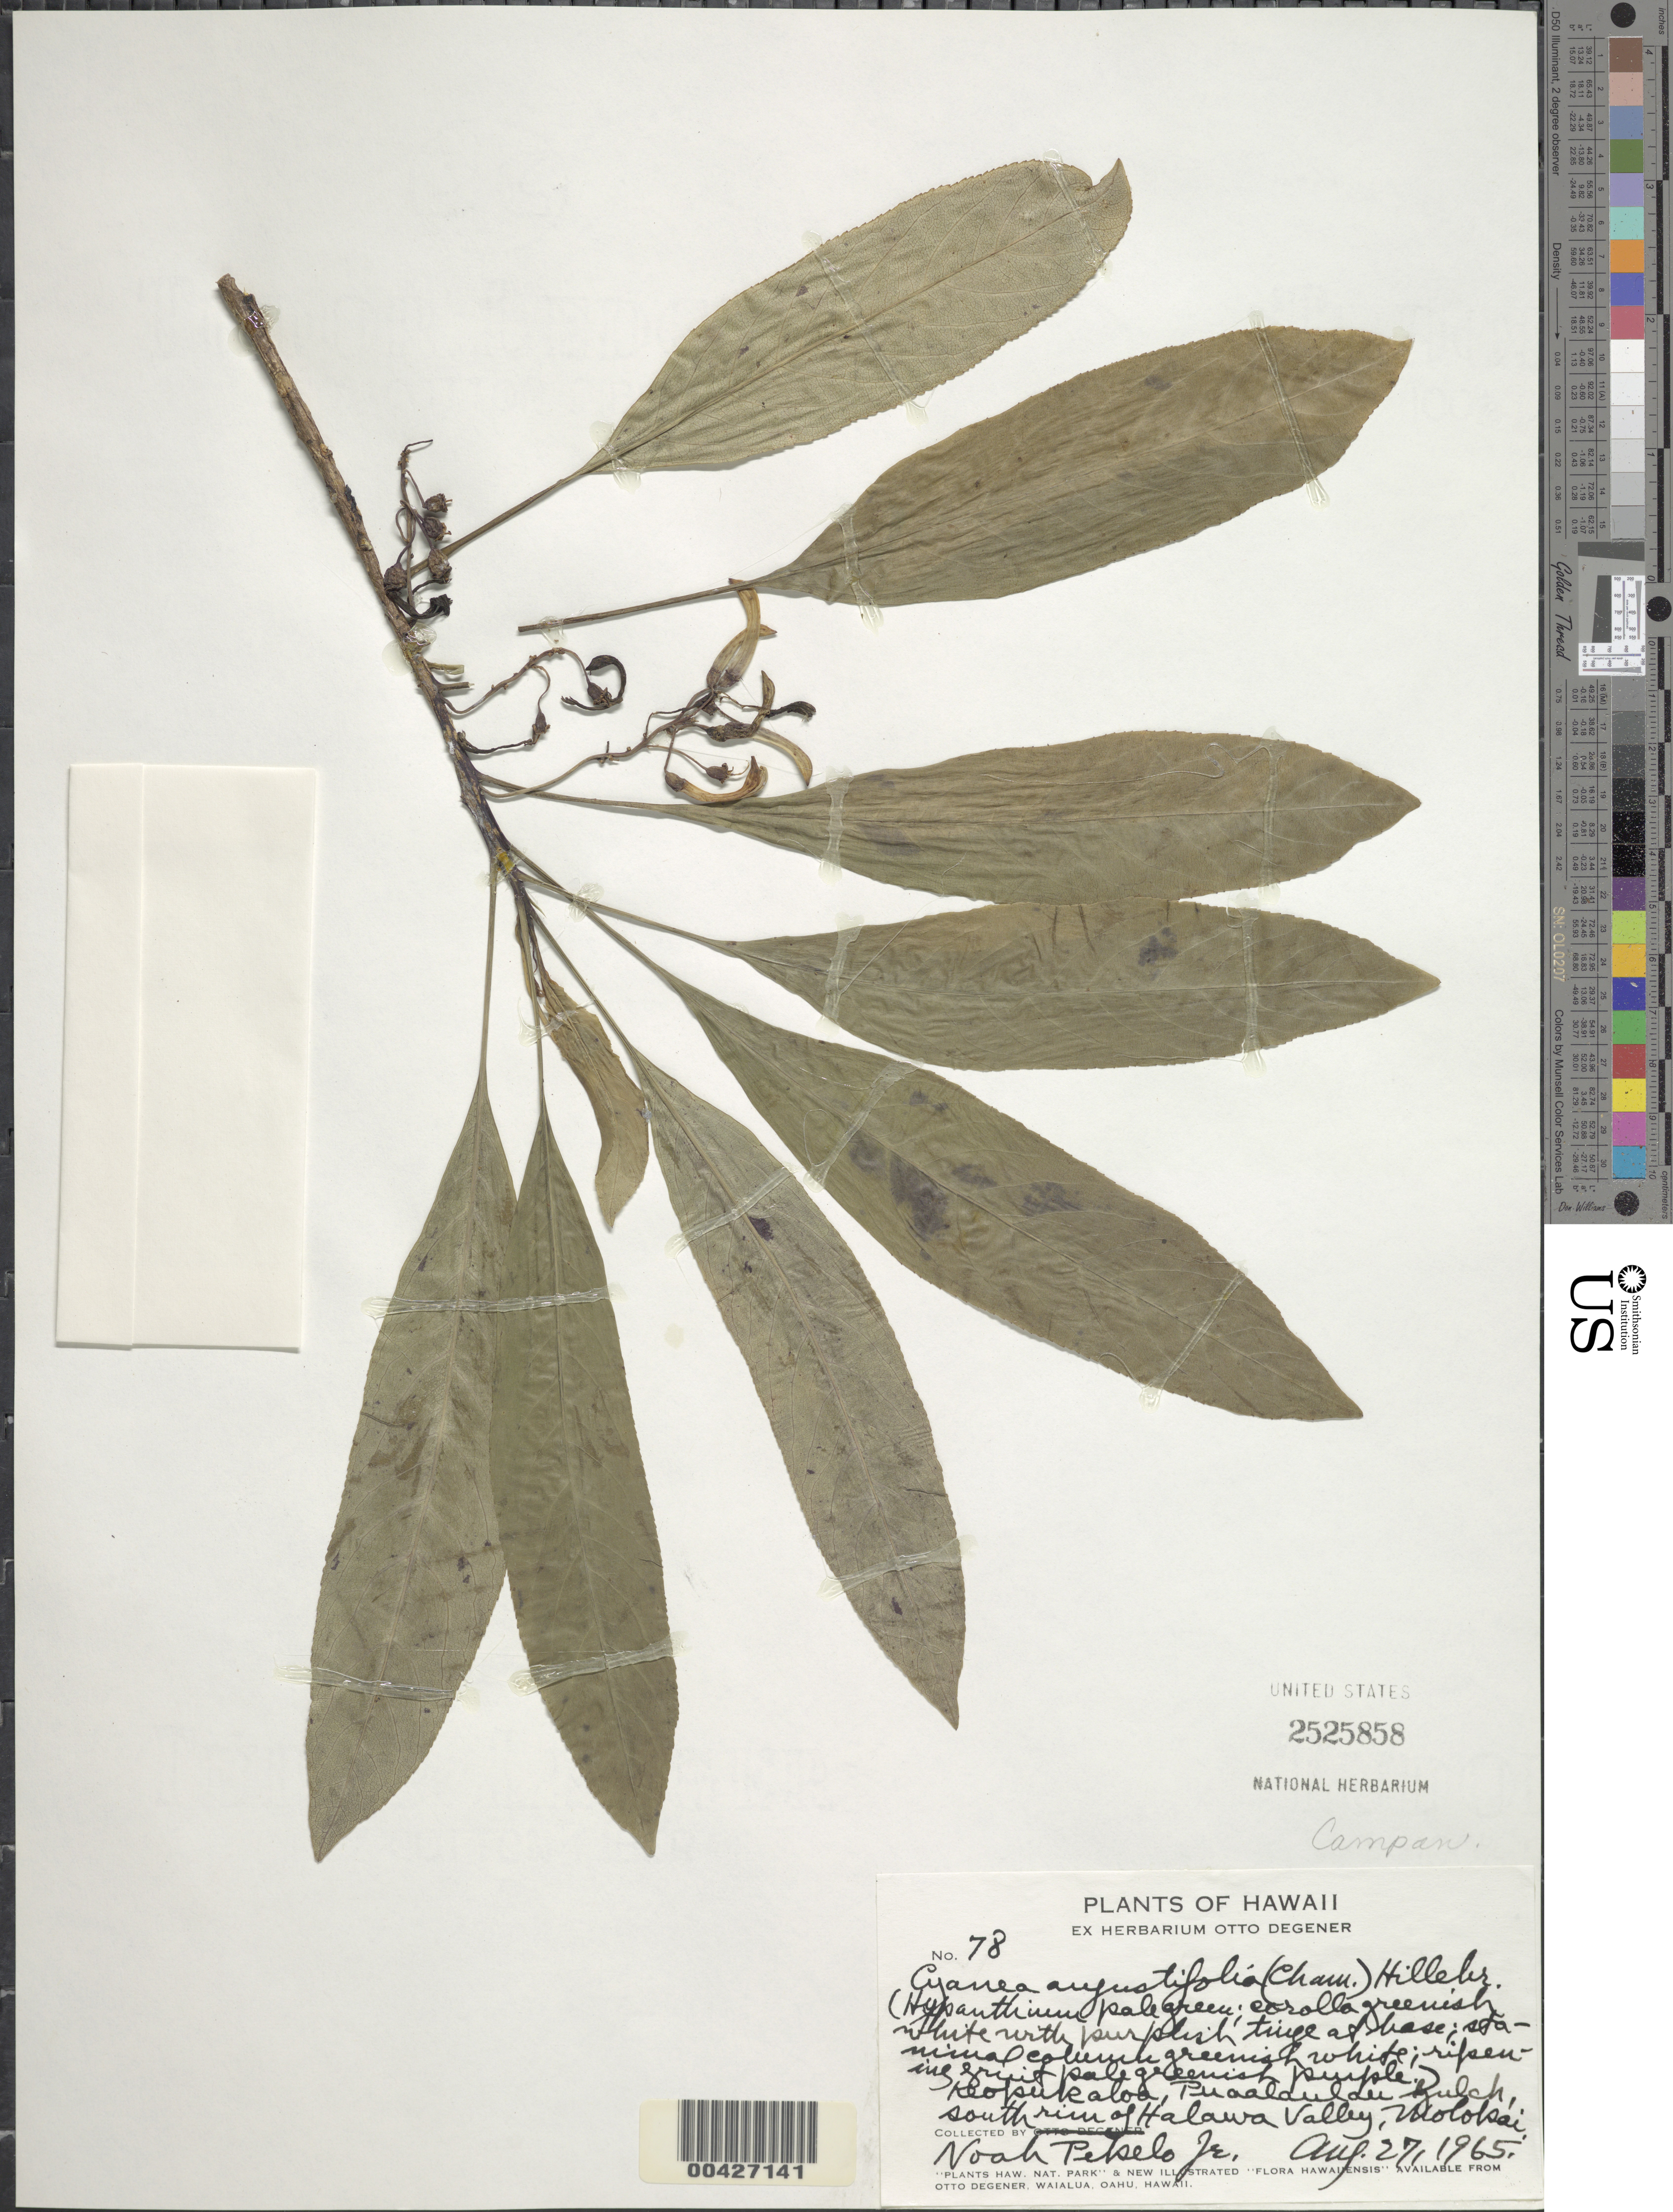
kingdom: Plantae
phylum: Tracheophyta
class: Magnoliopsida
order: Asterales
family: Campanulaceae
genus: Cyanea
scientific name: Cyanea angustifolia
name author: (Cham.) Hillebr.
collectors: O. Degener & N. Pekelo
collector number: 78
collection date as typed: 27 Aug 1965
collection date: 1965-08-27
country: United States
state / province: Hawaii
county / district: Maui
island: Moloka'i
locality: Keopukaloa, Puaalaulau Gulch, south rim of Halawa Valley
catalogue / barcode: US 2525858